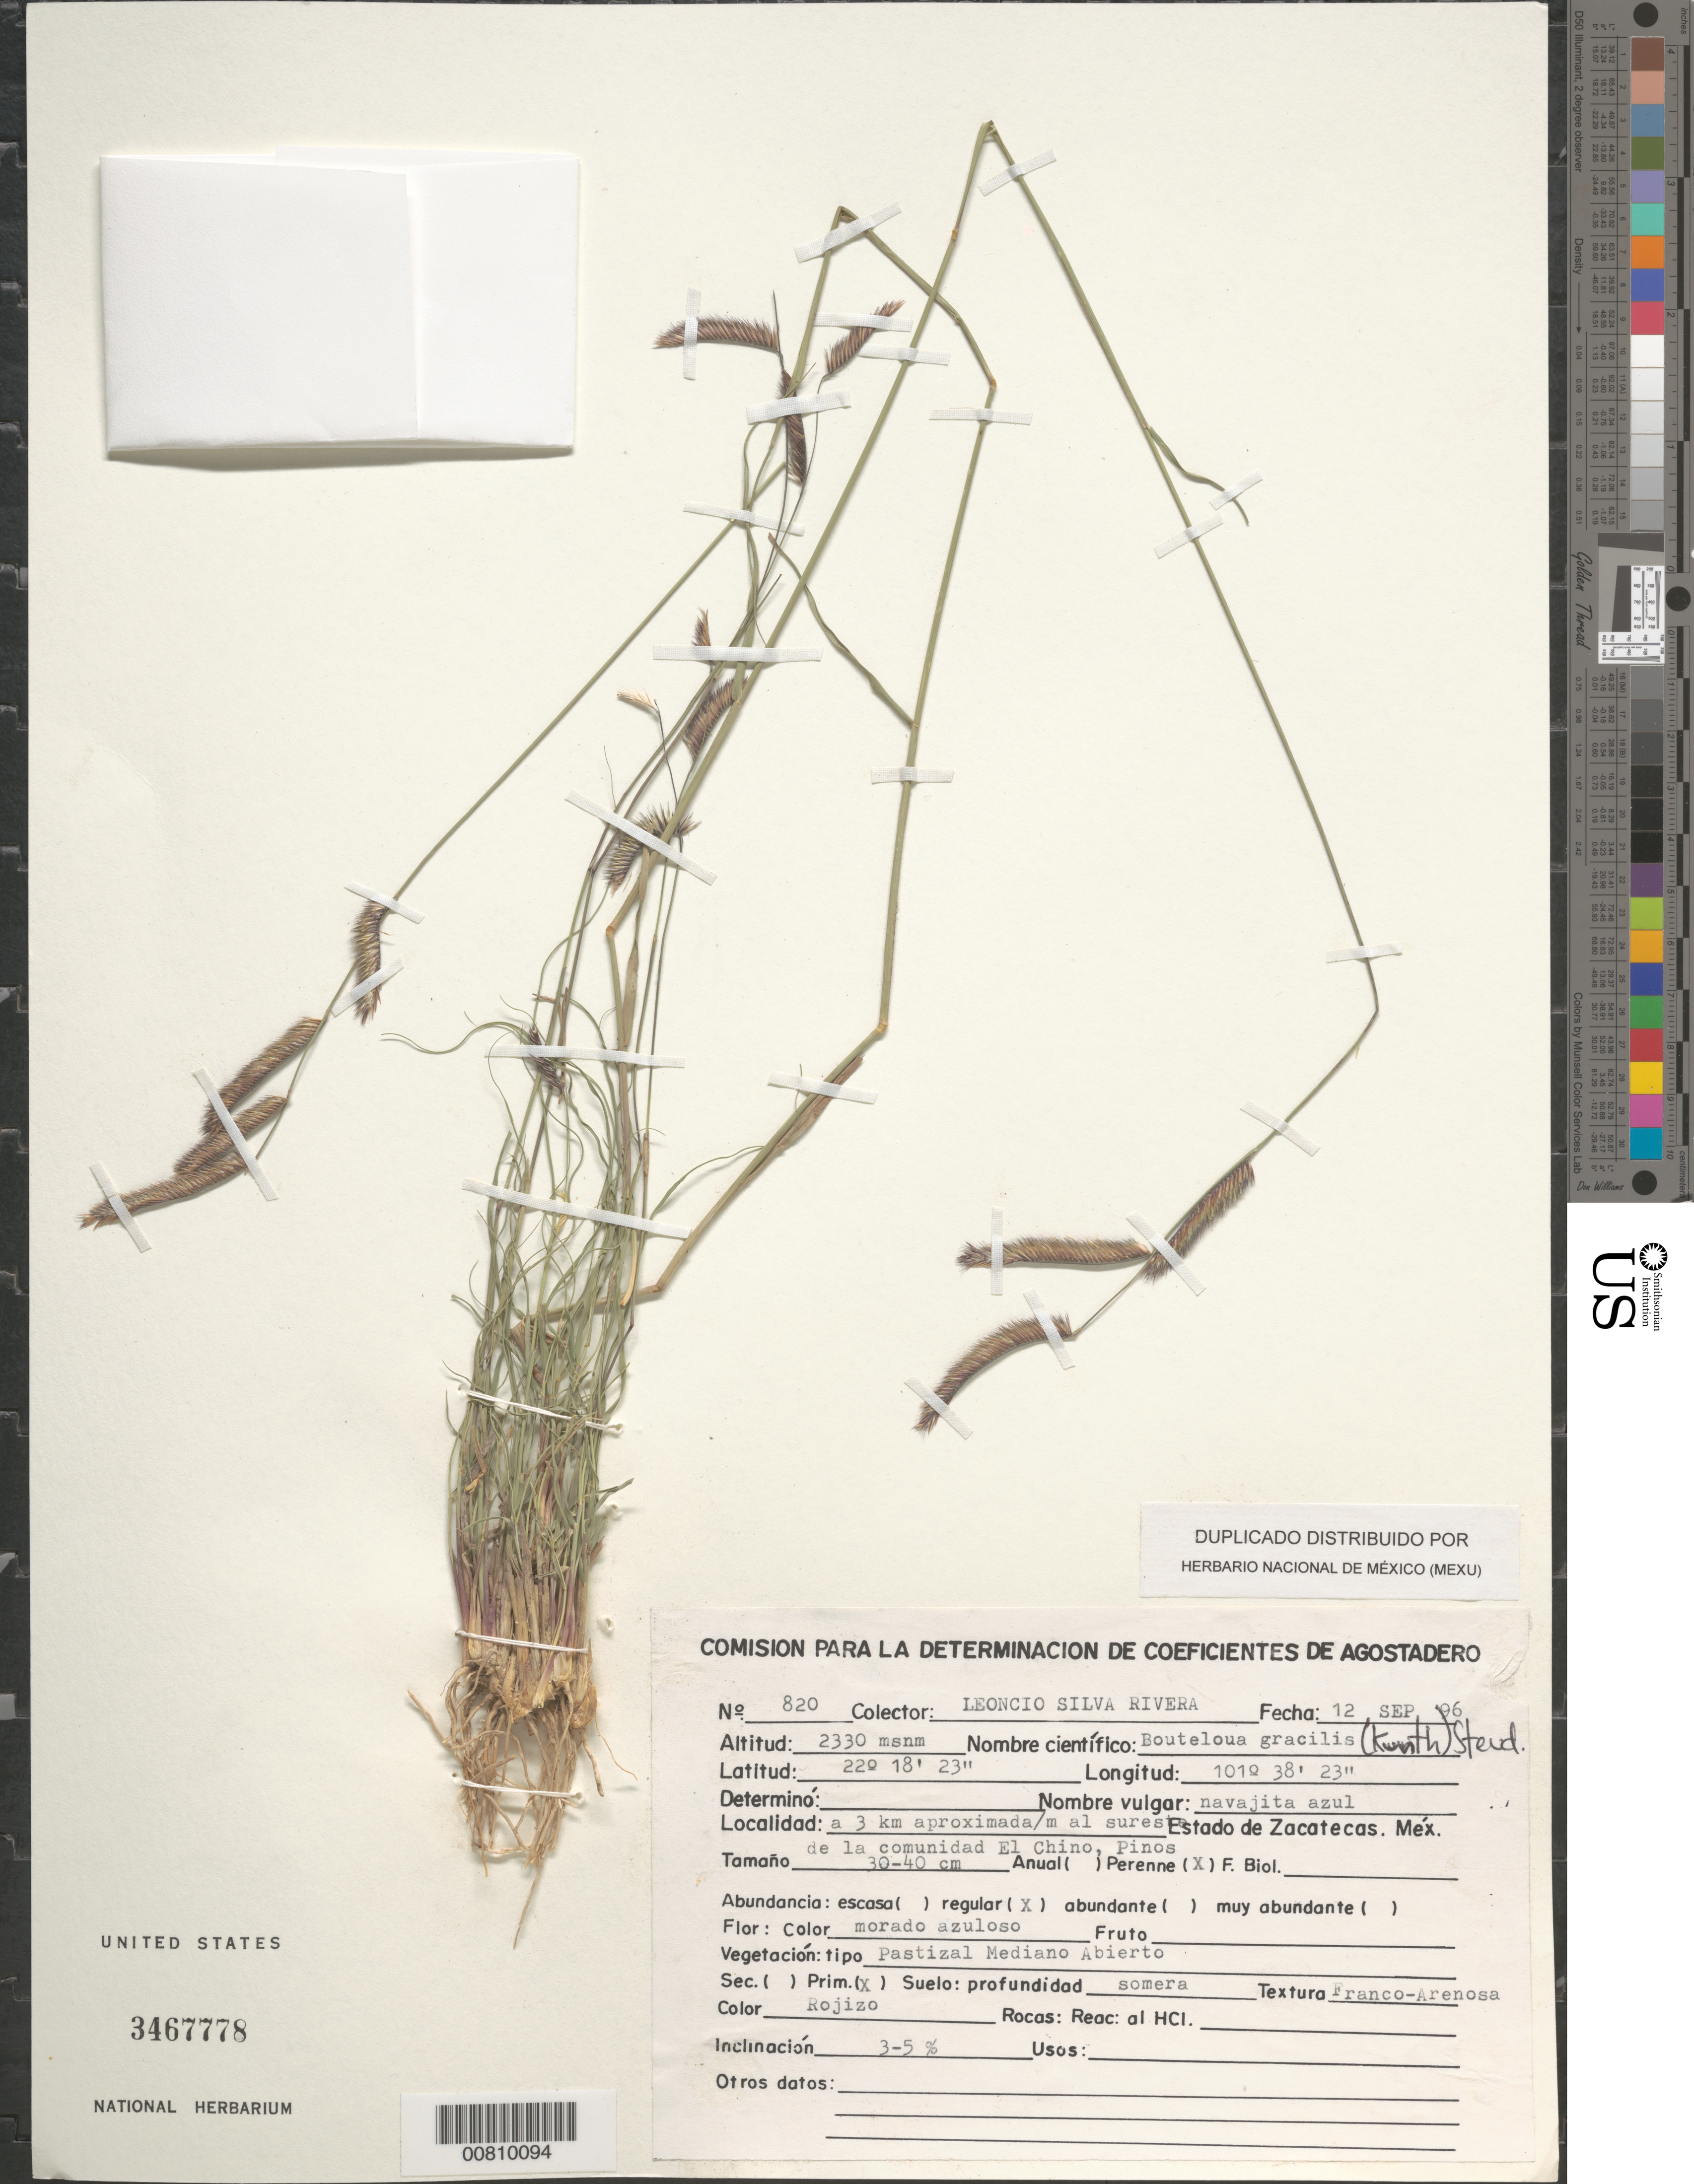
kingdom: Plantae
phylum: Tracheophyta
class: Liliopsida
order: Poales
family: Poaceae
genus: Bouteloua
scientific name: Bouteloua gracilis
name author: (Kunth) Lag. ex Griffiths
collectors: L. S. Rivera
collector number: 820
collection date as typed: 12 Sep 1996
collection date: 1996-09-12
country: Mexico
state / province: Zacatecas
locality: El Chino, Pinos.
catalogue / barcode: US 3467778